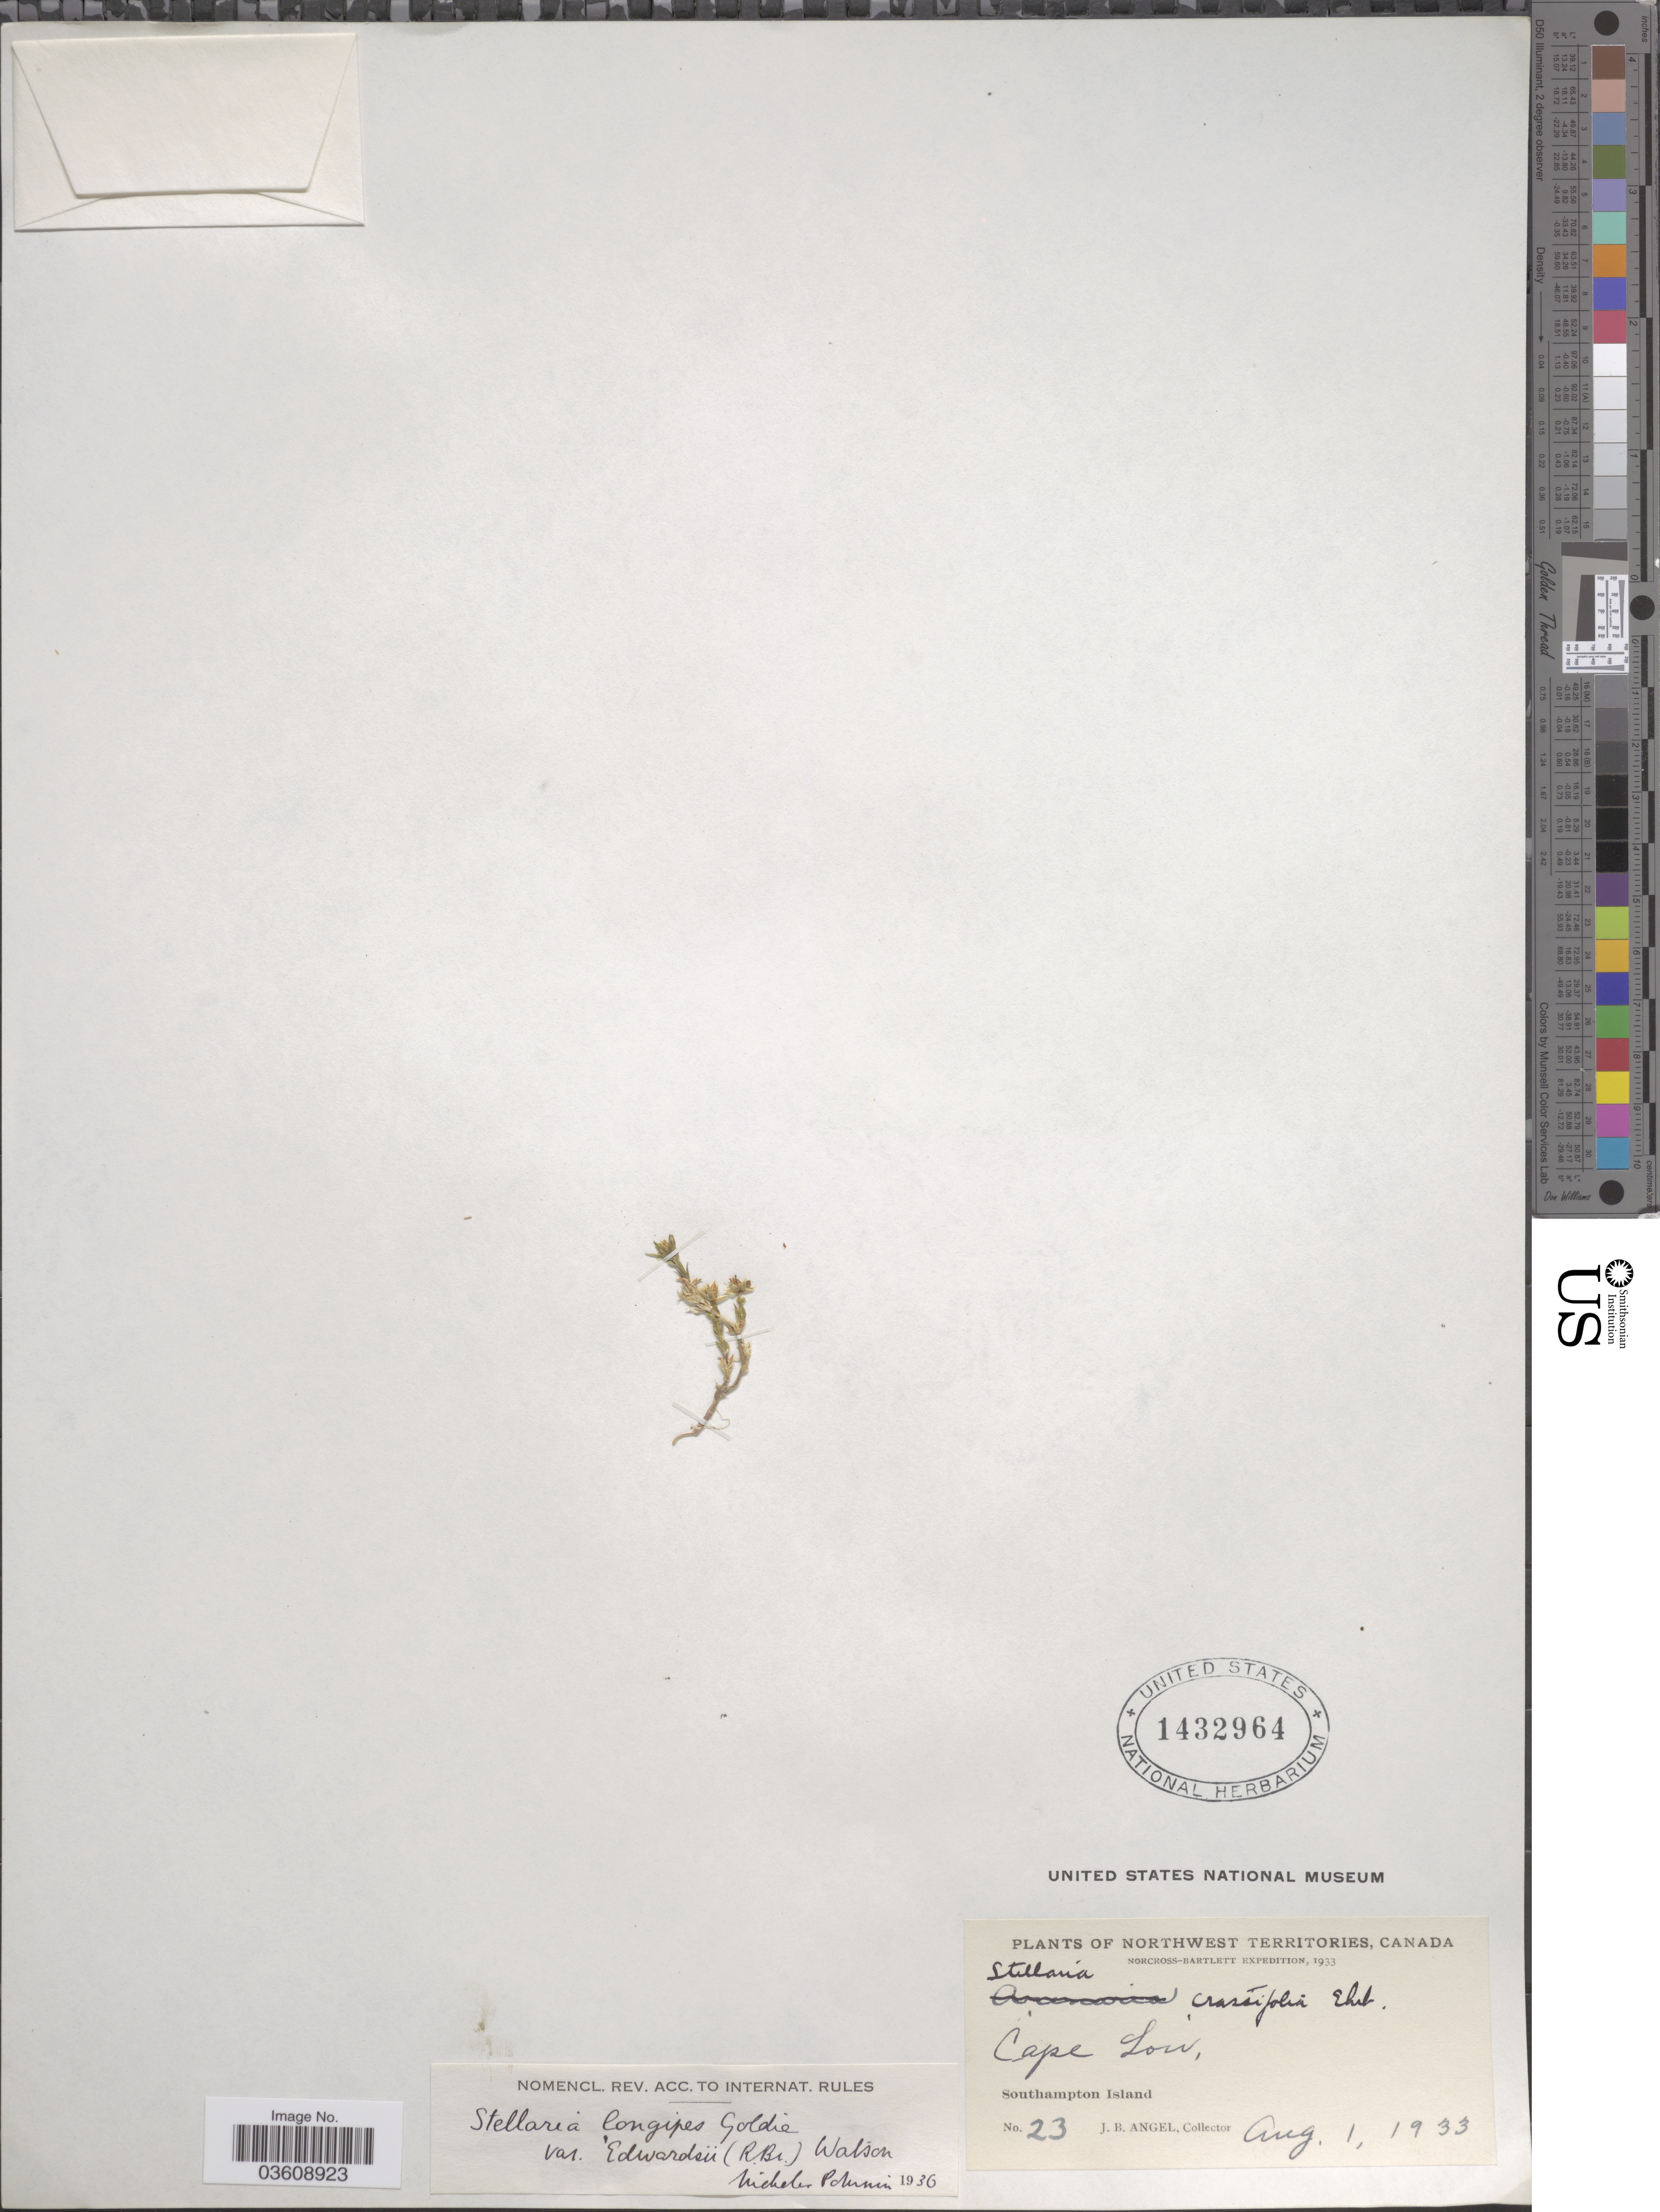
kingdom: Plantae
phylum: Tracheophyta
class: Magnoliopsida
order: Caryophyllales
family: Caryophyllaceae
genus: Stellaria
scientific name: Stellaria longipes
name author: Goldie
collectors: J. Angel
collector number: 23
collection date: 1933-08-01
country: Canada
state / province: Northwest Territories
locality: Cape Lou, Southampton Island.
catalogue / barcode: US 1432964